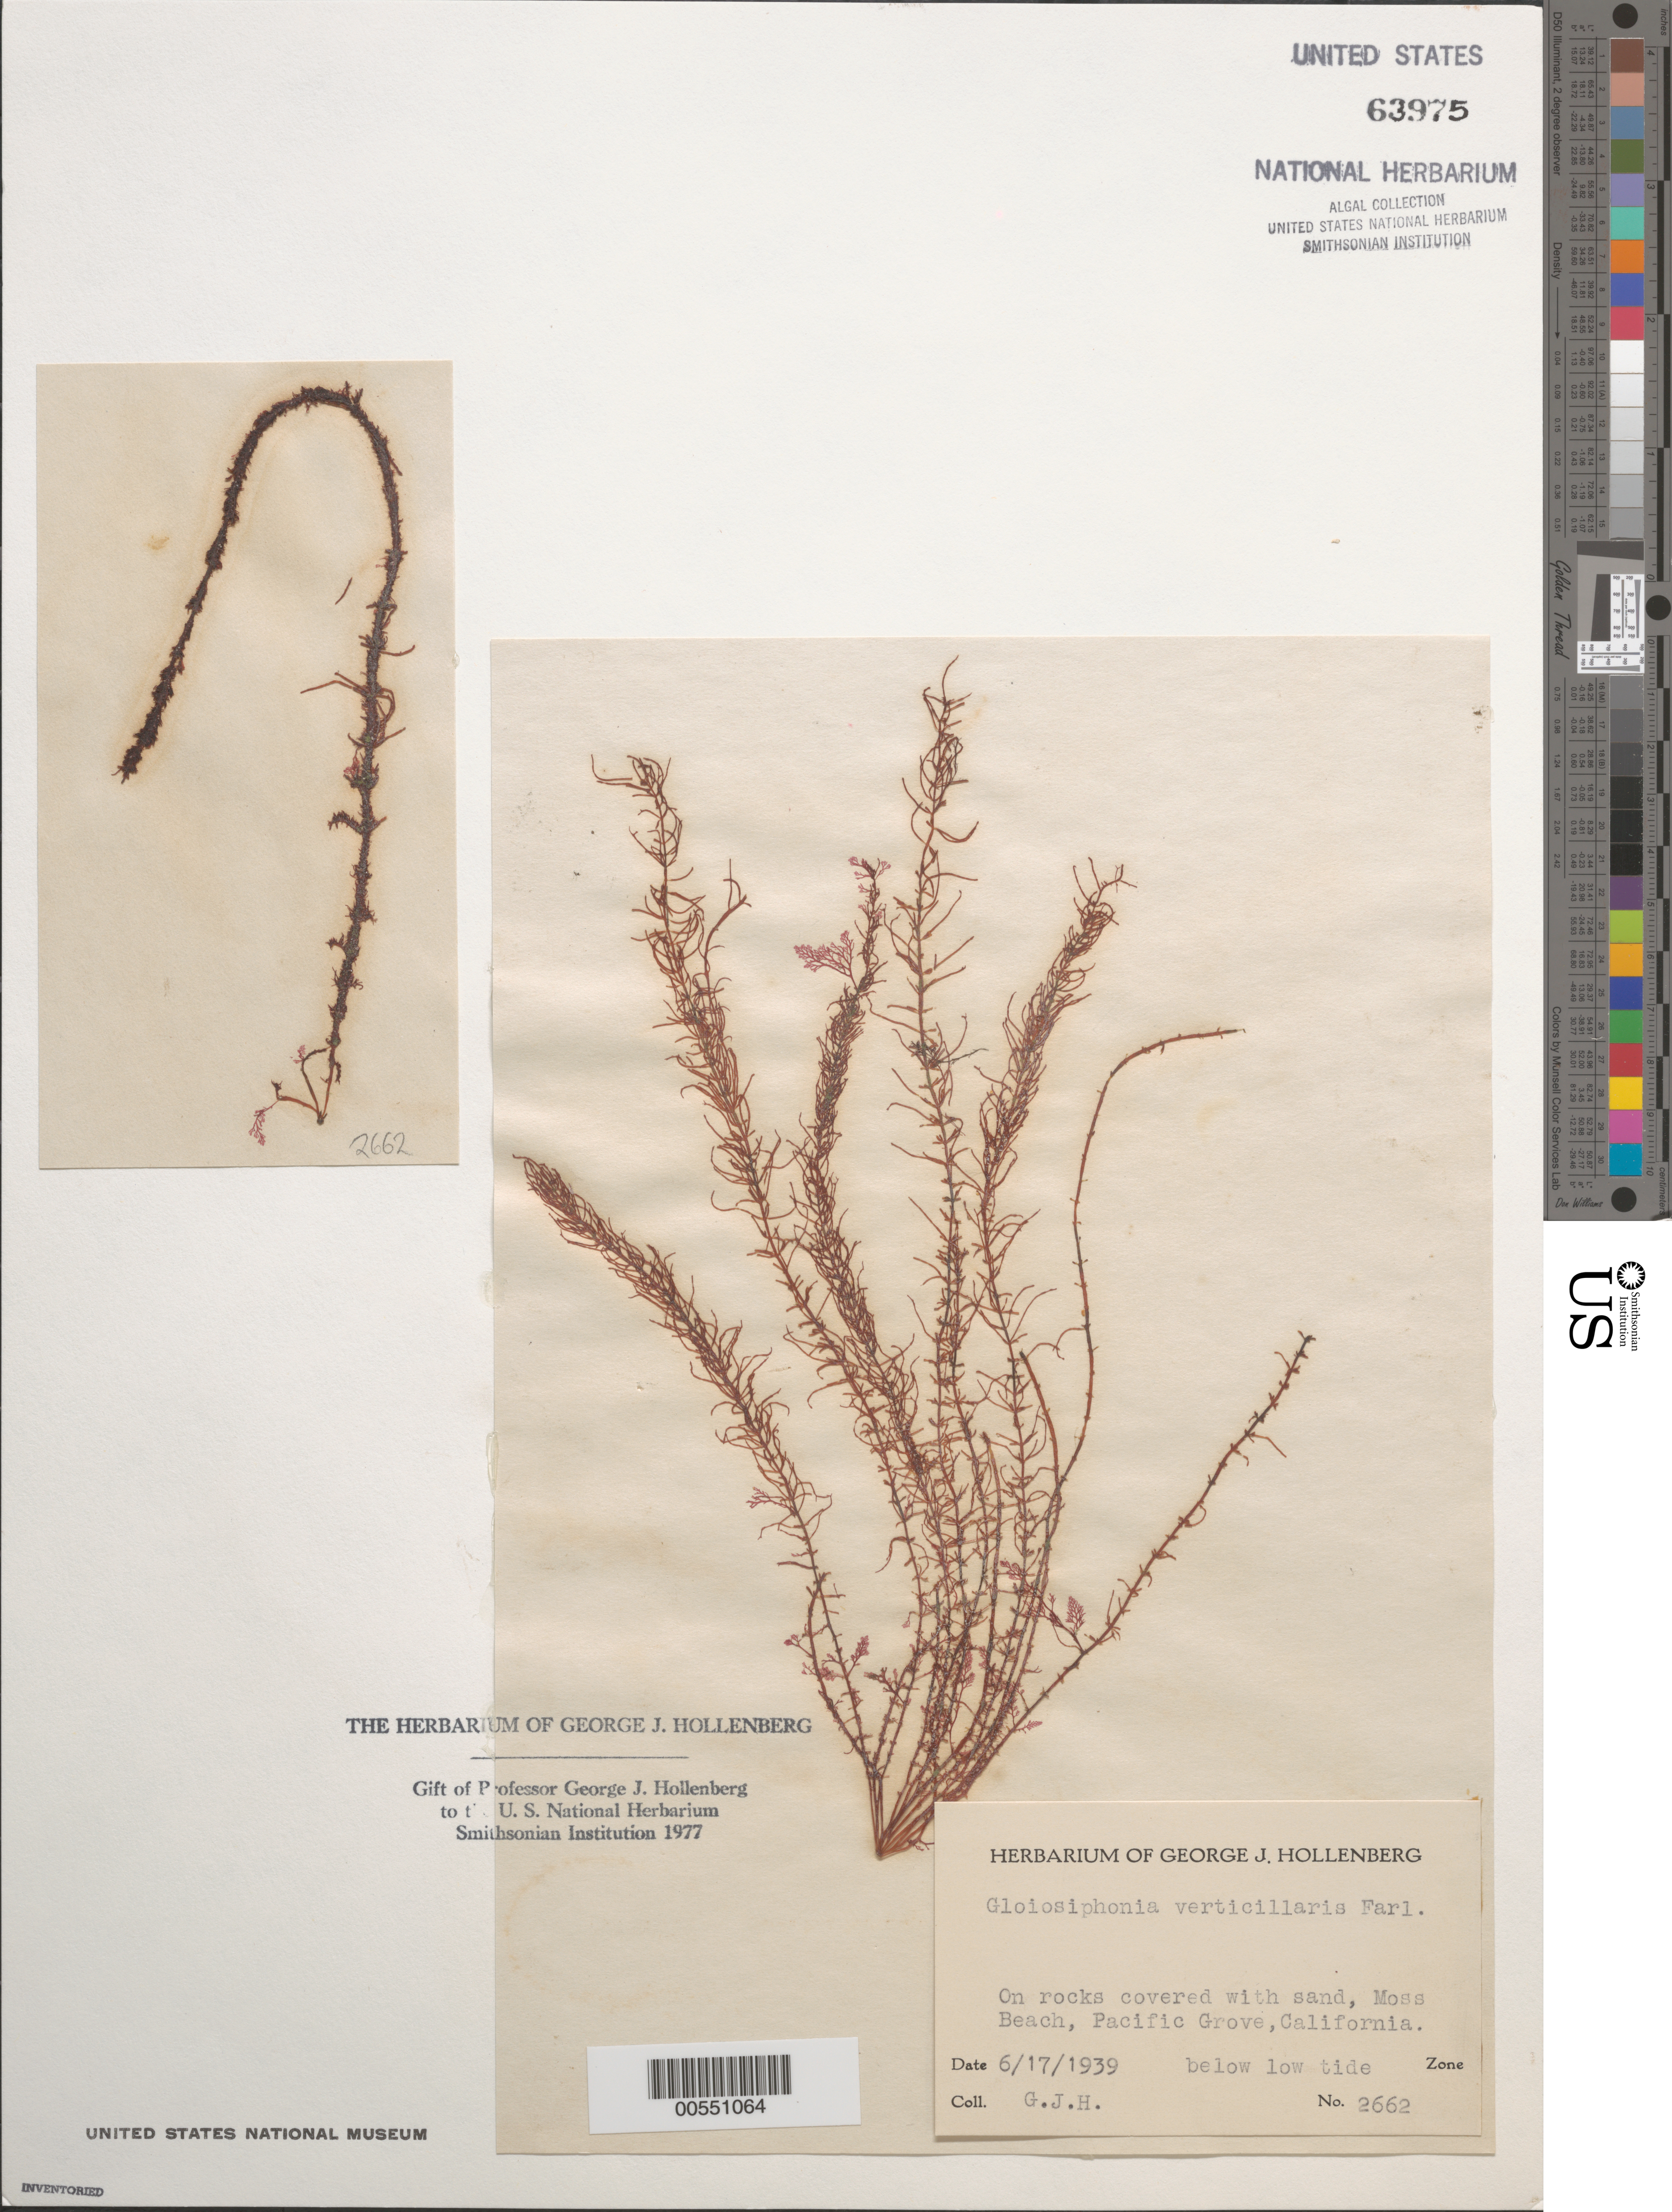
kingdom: Plantae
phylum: Rhodophyta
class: Florideophyceae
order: Gigartinales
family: Gloiosiphoniaceae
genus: Gloiosiphonia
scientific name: Gloiosiphonia verticillaris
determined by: Hollenberg, George J.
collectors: G. Hollenberg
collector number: GJH 2662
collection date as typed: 17 Jun 1939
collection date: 1939-06-17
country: United States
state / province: California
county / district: Monterey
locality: Middle reef of Moss Beach, Pacific Grove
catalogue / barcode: US 63975